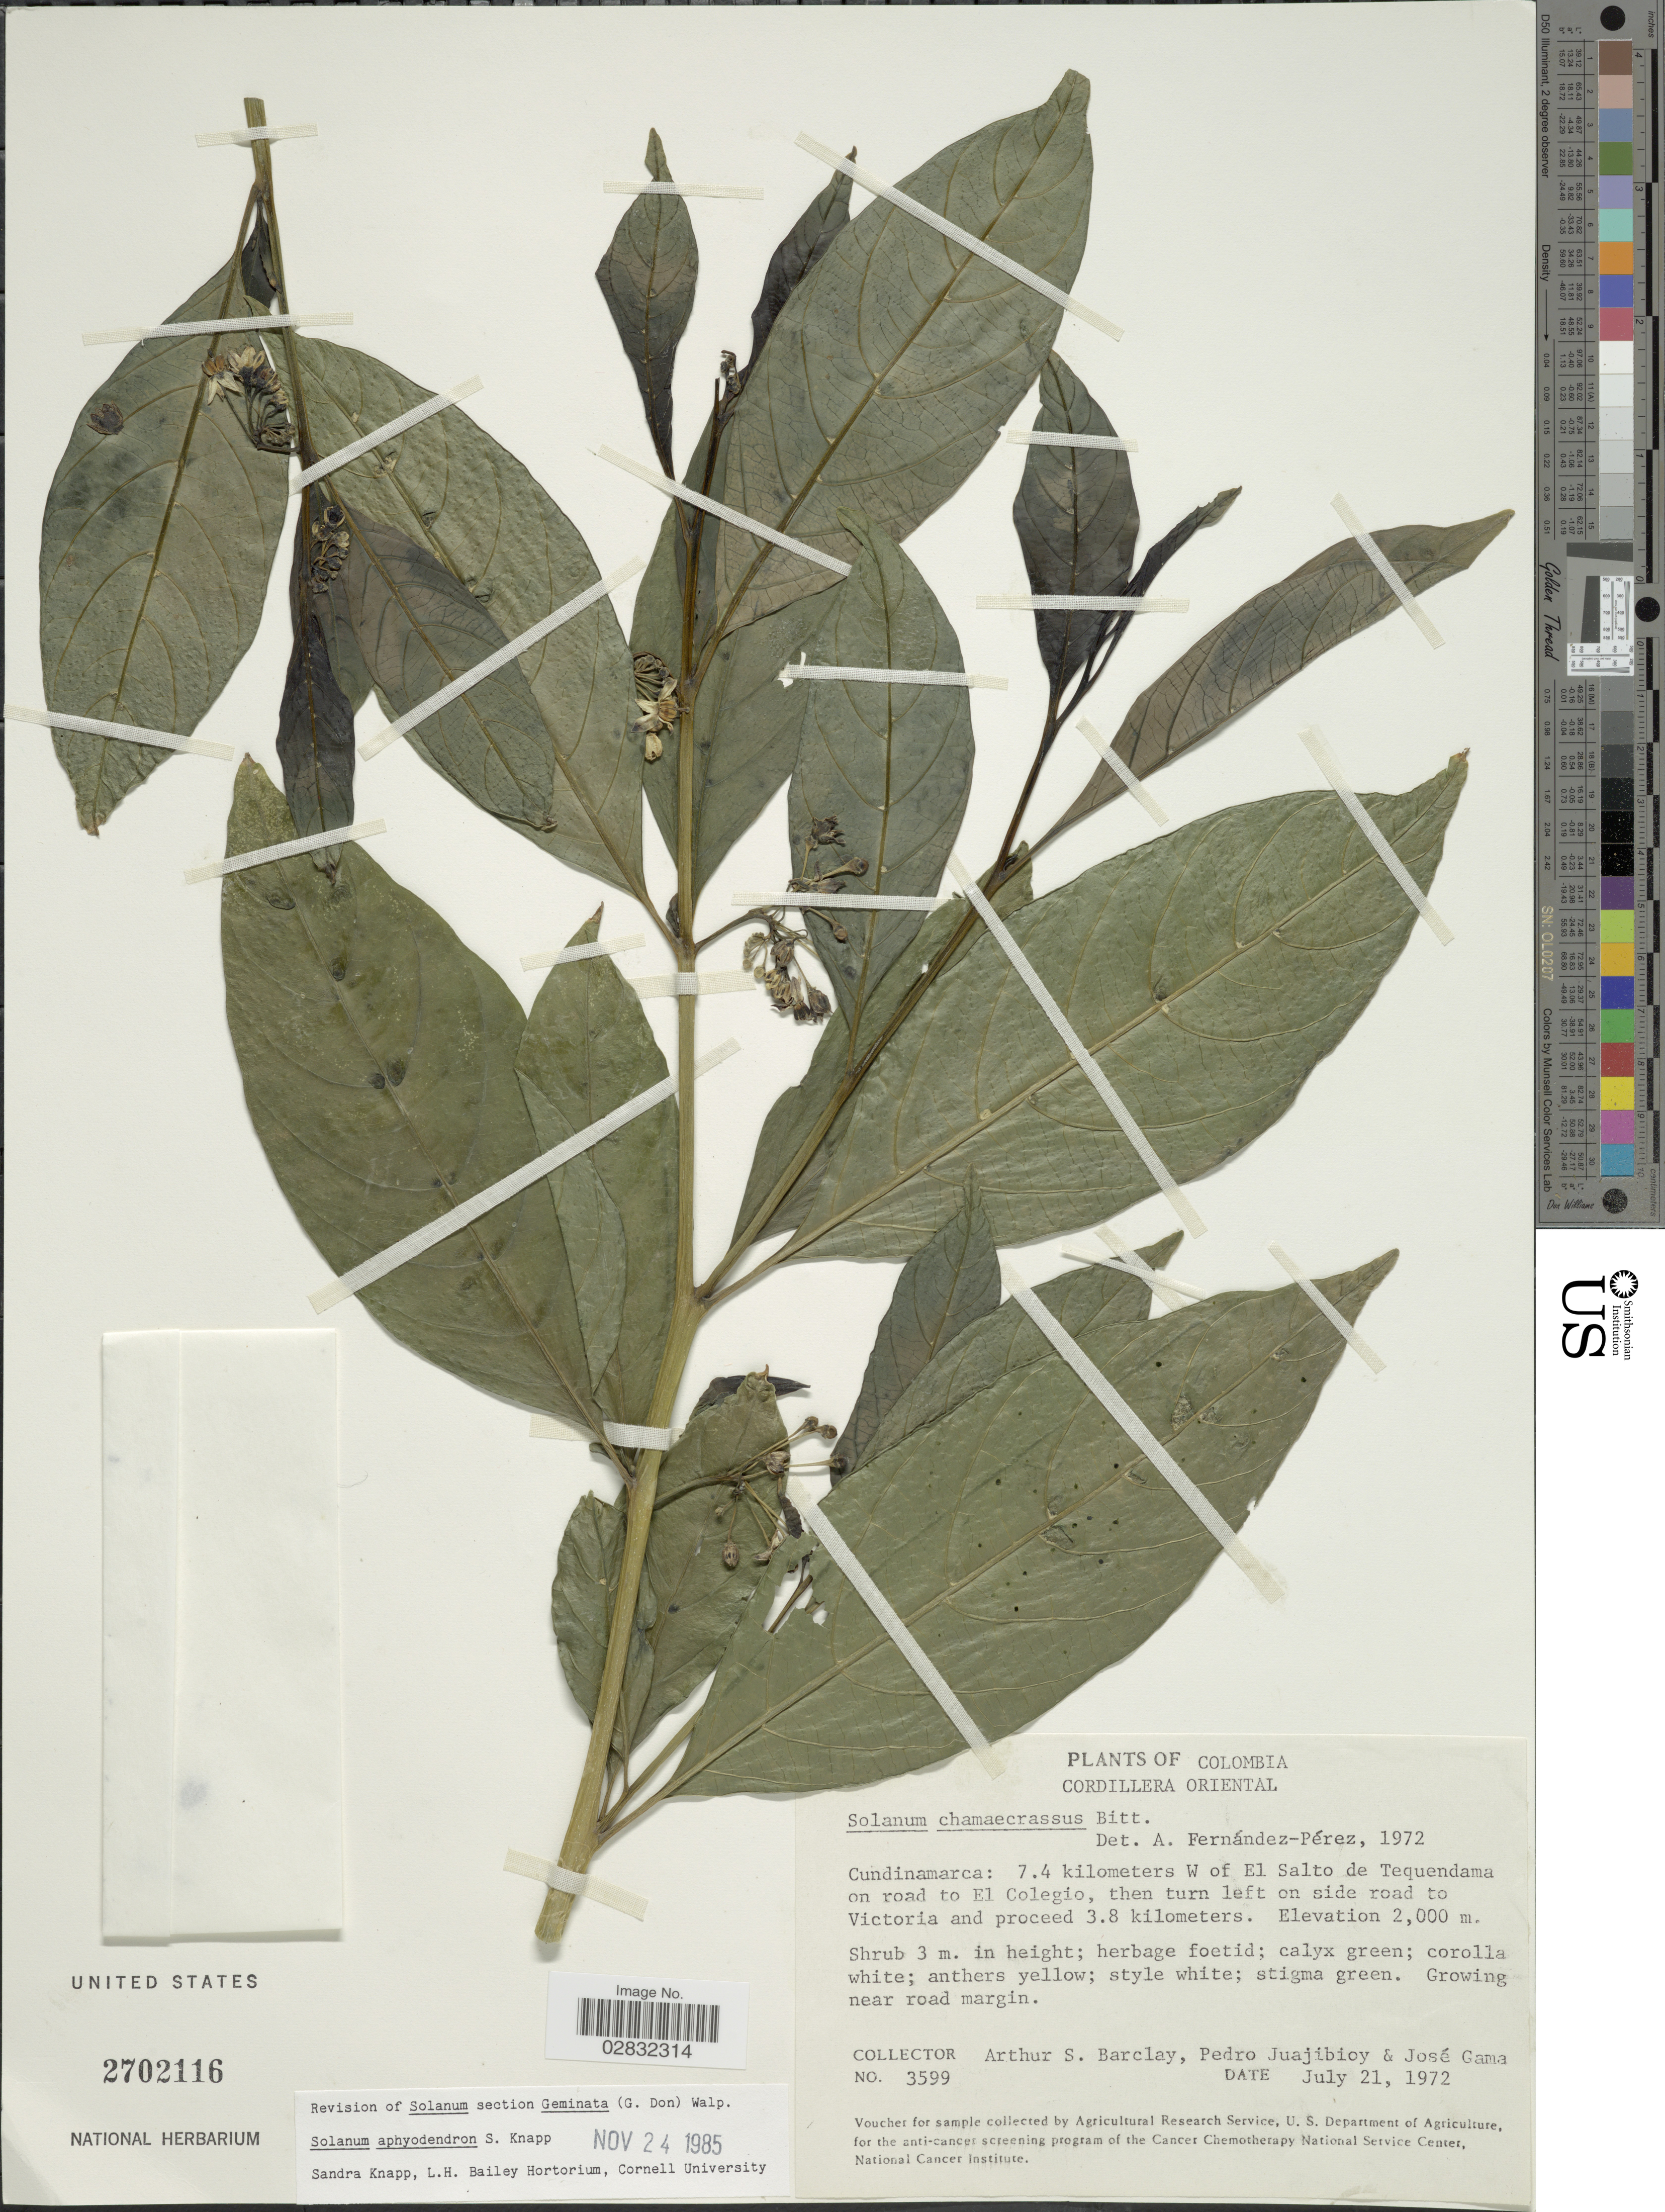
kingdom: Plantae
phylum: Tracheophyta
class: Magnoliopsida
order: Solanales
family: Solanaceae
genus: Solanum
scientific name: Solanum aphyodendron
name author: S. Knapp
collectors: A. S. Barclay, P. Juajibioy & J. Gama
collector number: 3599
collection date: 1972-07-21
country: Colombia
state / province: Cundinamarca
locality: Cundinamarca: 7.4 kilometers W of El Salto de Tequendama, on road to El Colegio, then turn left on side road to Victoria and proceed 3.8 kilometers, Cordillera Oriental.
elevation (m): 2000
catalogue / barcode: US 2702116